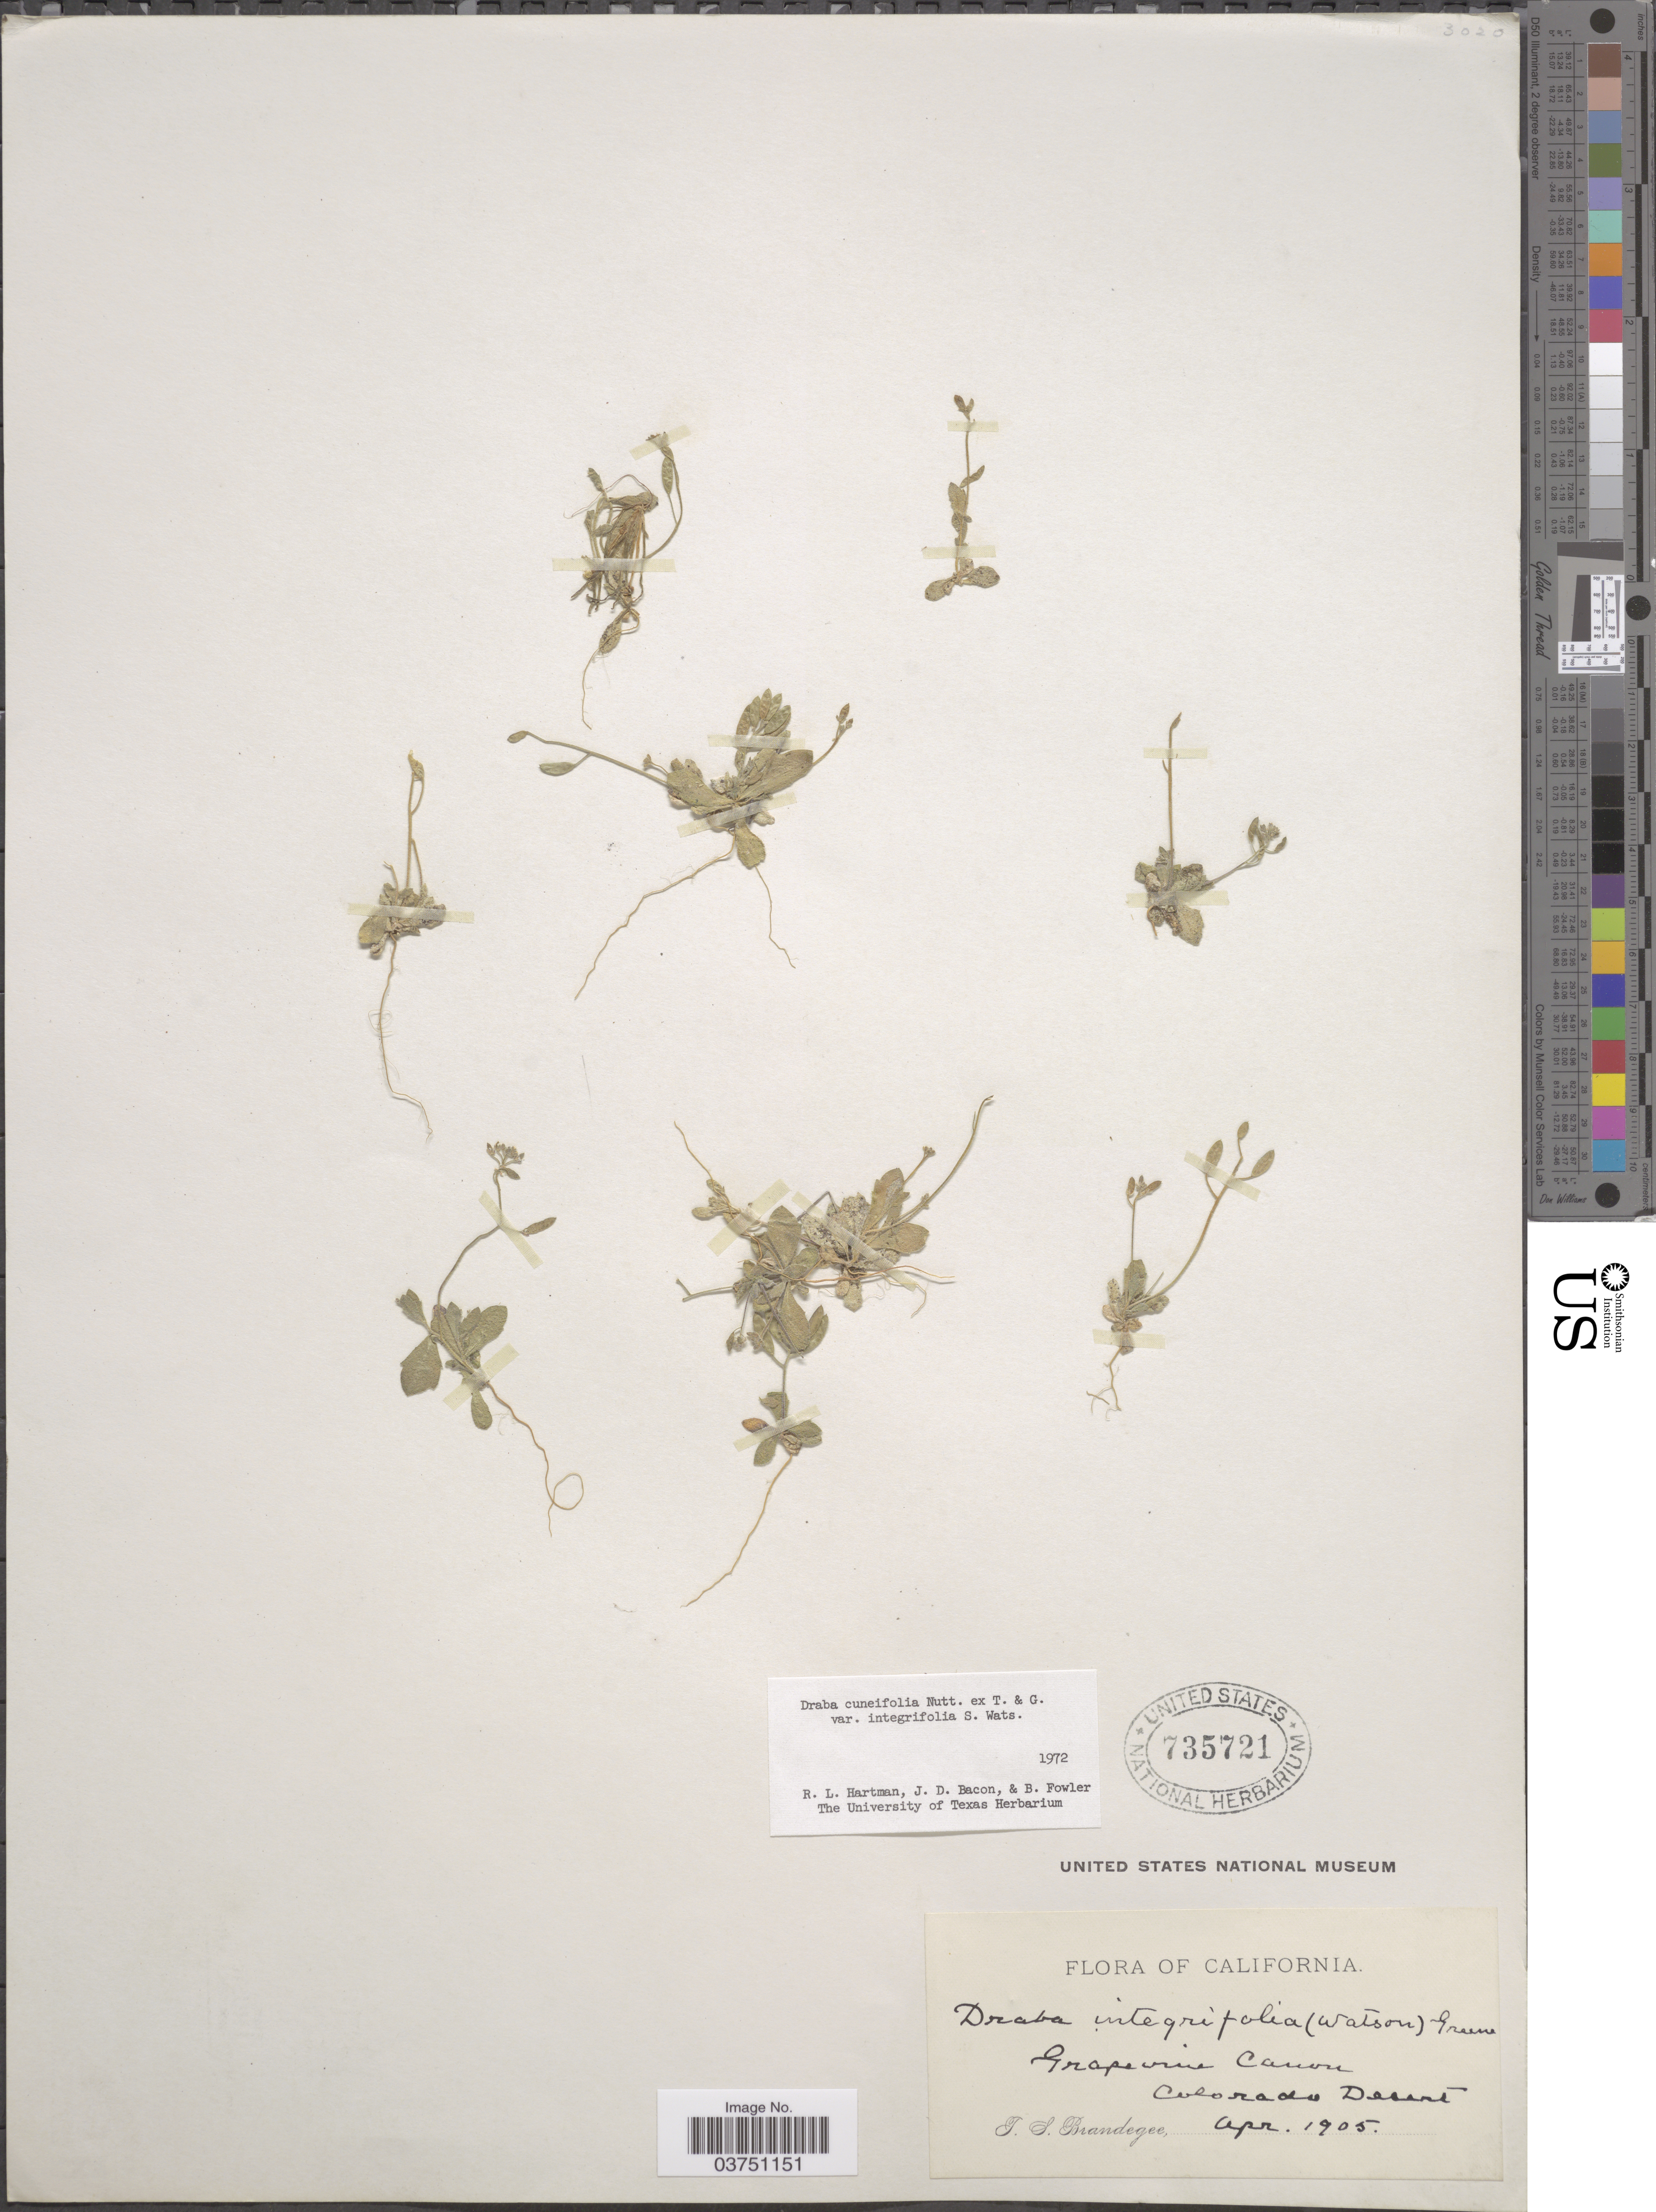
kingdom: Plantae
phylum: Tracheophyta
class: Magnoliopsida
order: Brassicales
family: Brassicaceae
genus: Draba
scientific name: Draba cuneifolia var. integrifolia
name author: S. Watson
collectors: T. S. Brandegee (herbarium)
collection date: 1905-04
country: United States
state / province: California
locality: Grapevine Canon, Colorado Desert.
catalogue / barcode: US 735721